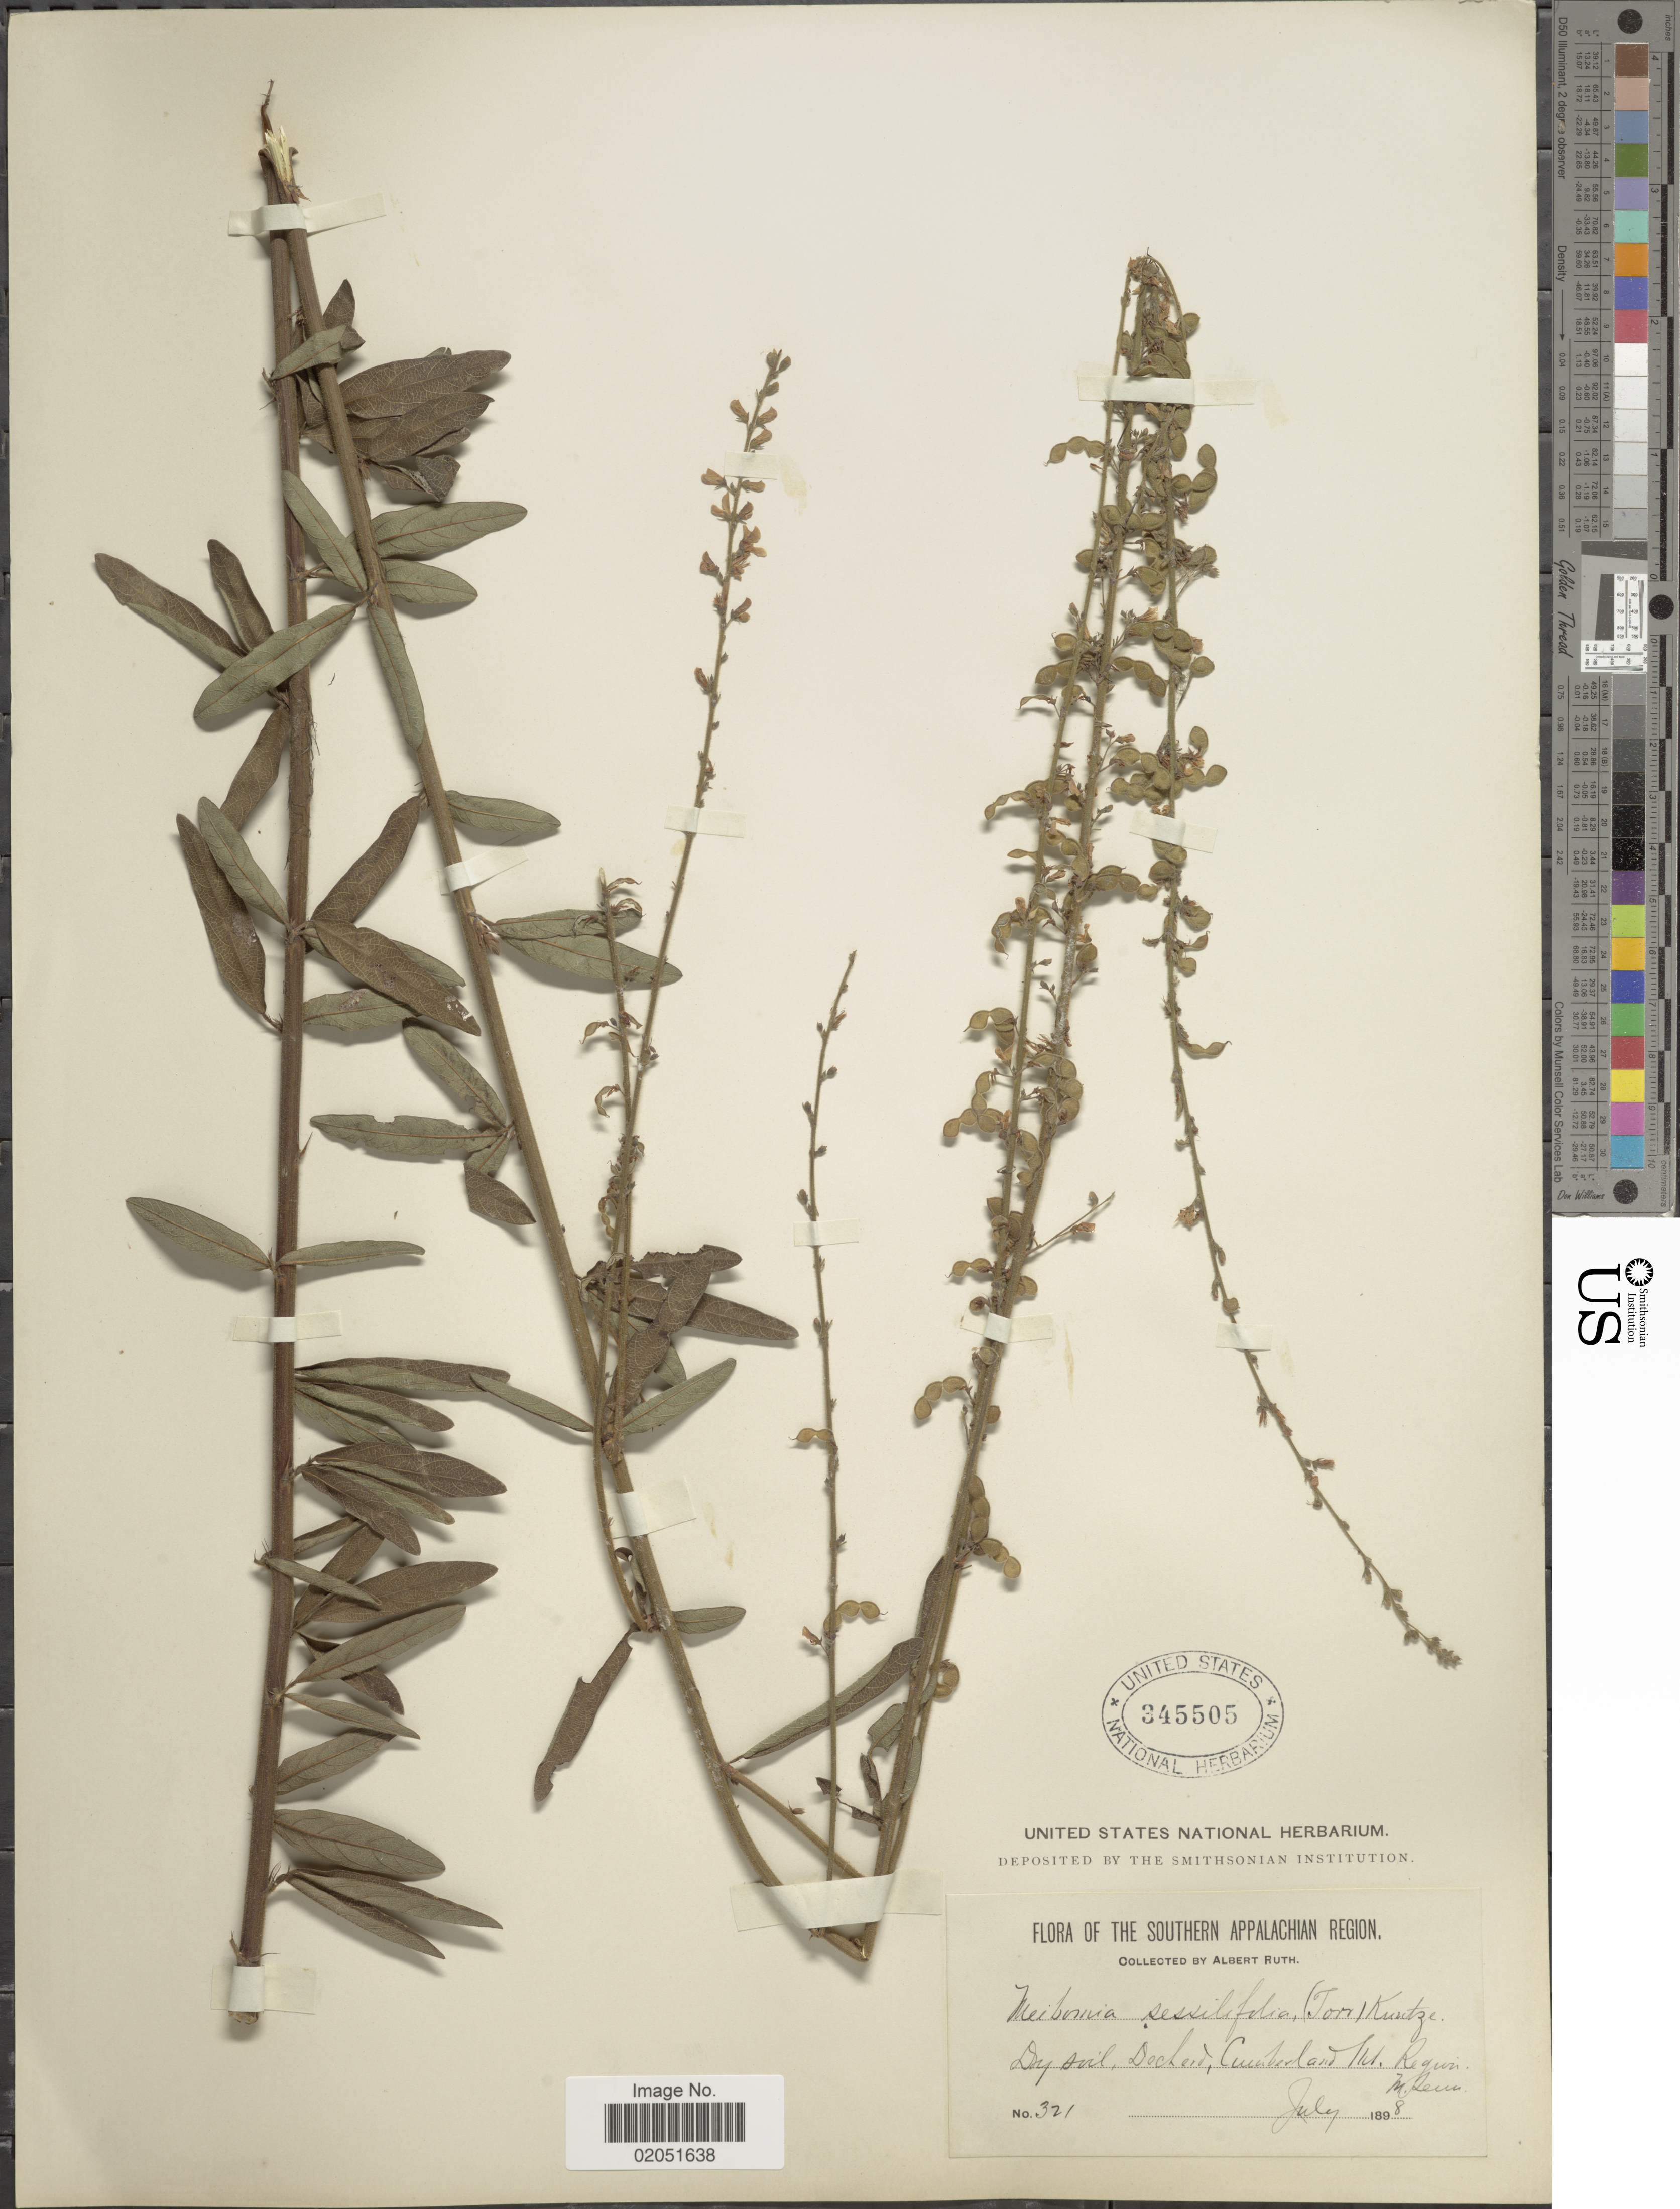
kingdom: Plantae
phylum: Tracheophyta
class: Magnoliopsida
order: Fabales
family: Fabaceae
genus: Desmodium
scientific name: Desmodium sessilifolium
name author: Torr. & A. Gray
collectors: A. Ruth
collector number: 321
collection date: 1898-07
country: United States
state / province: Tennessee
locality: Dockerd, Cumberland Mt., Region M. Tenn.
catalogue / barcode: US 345505